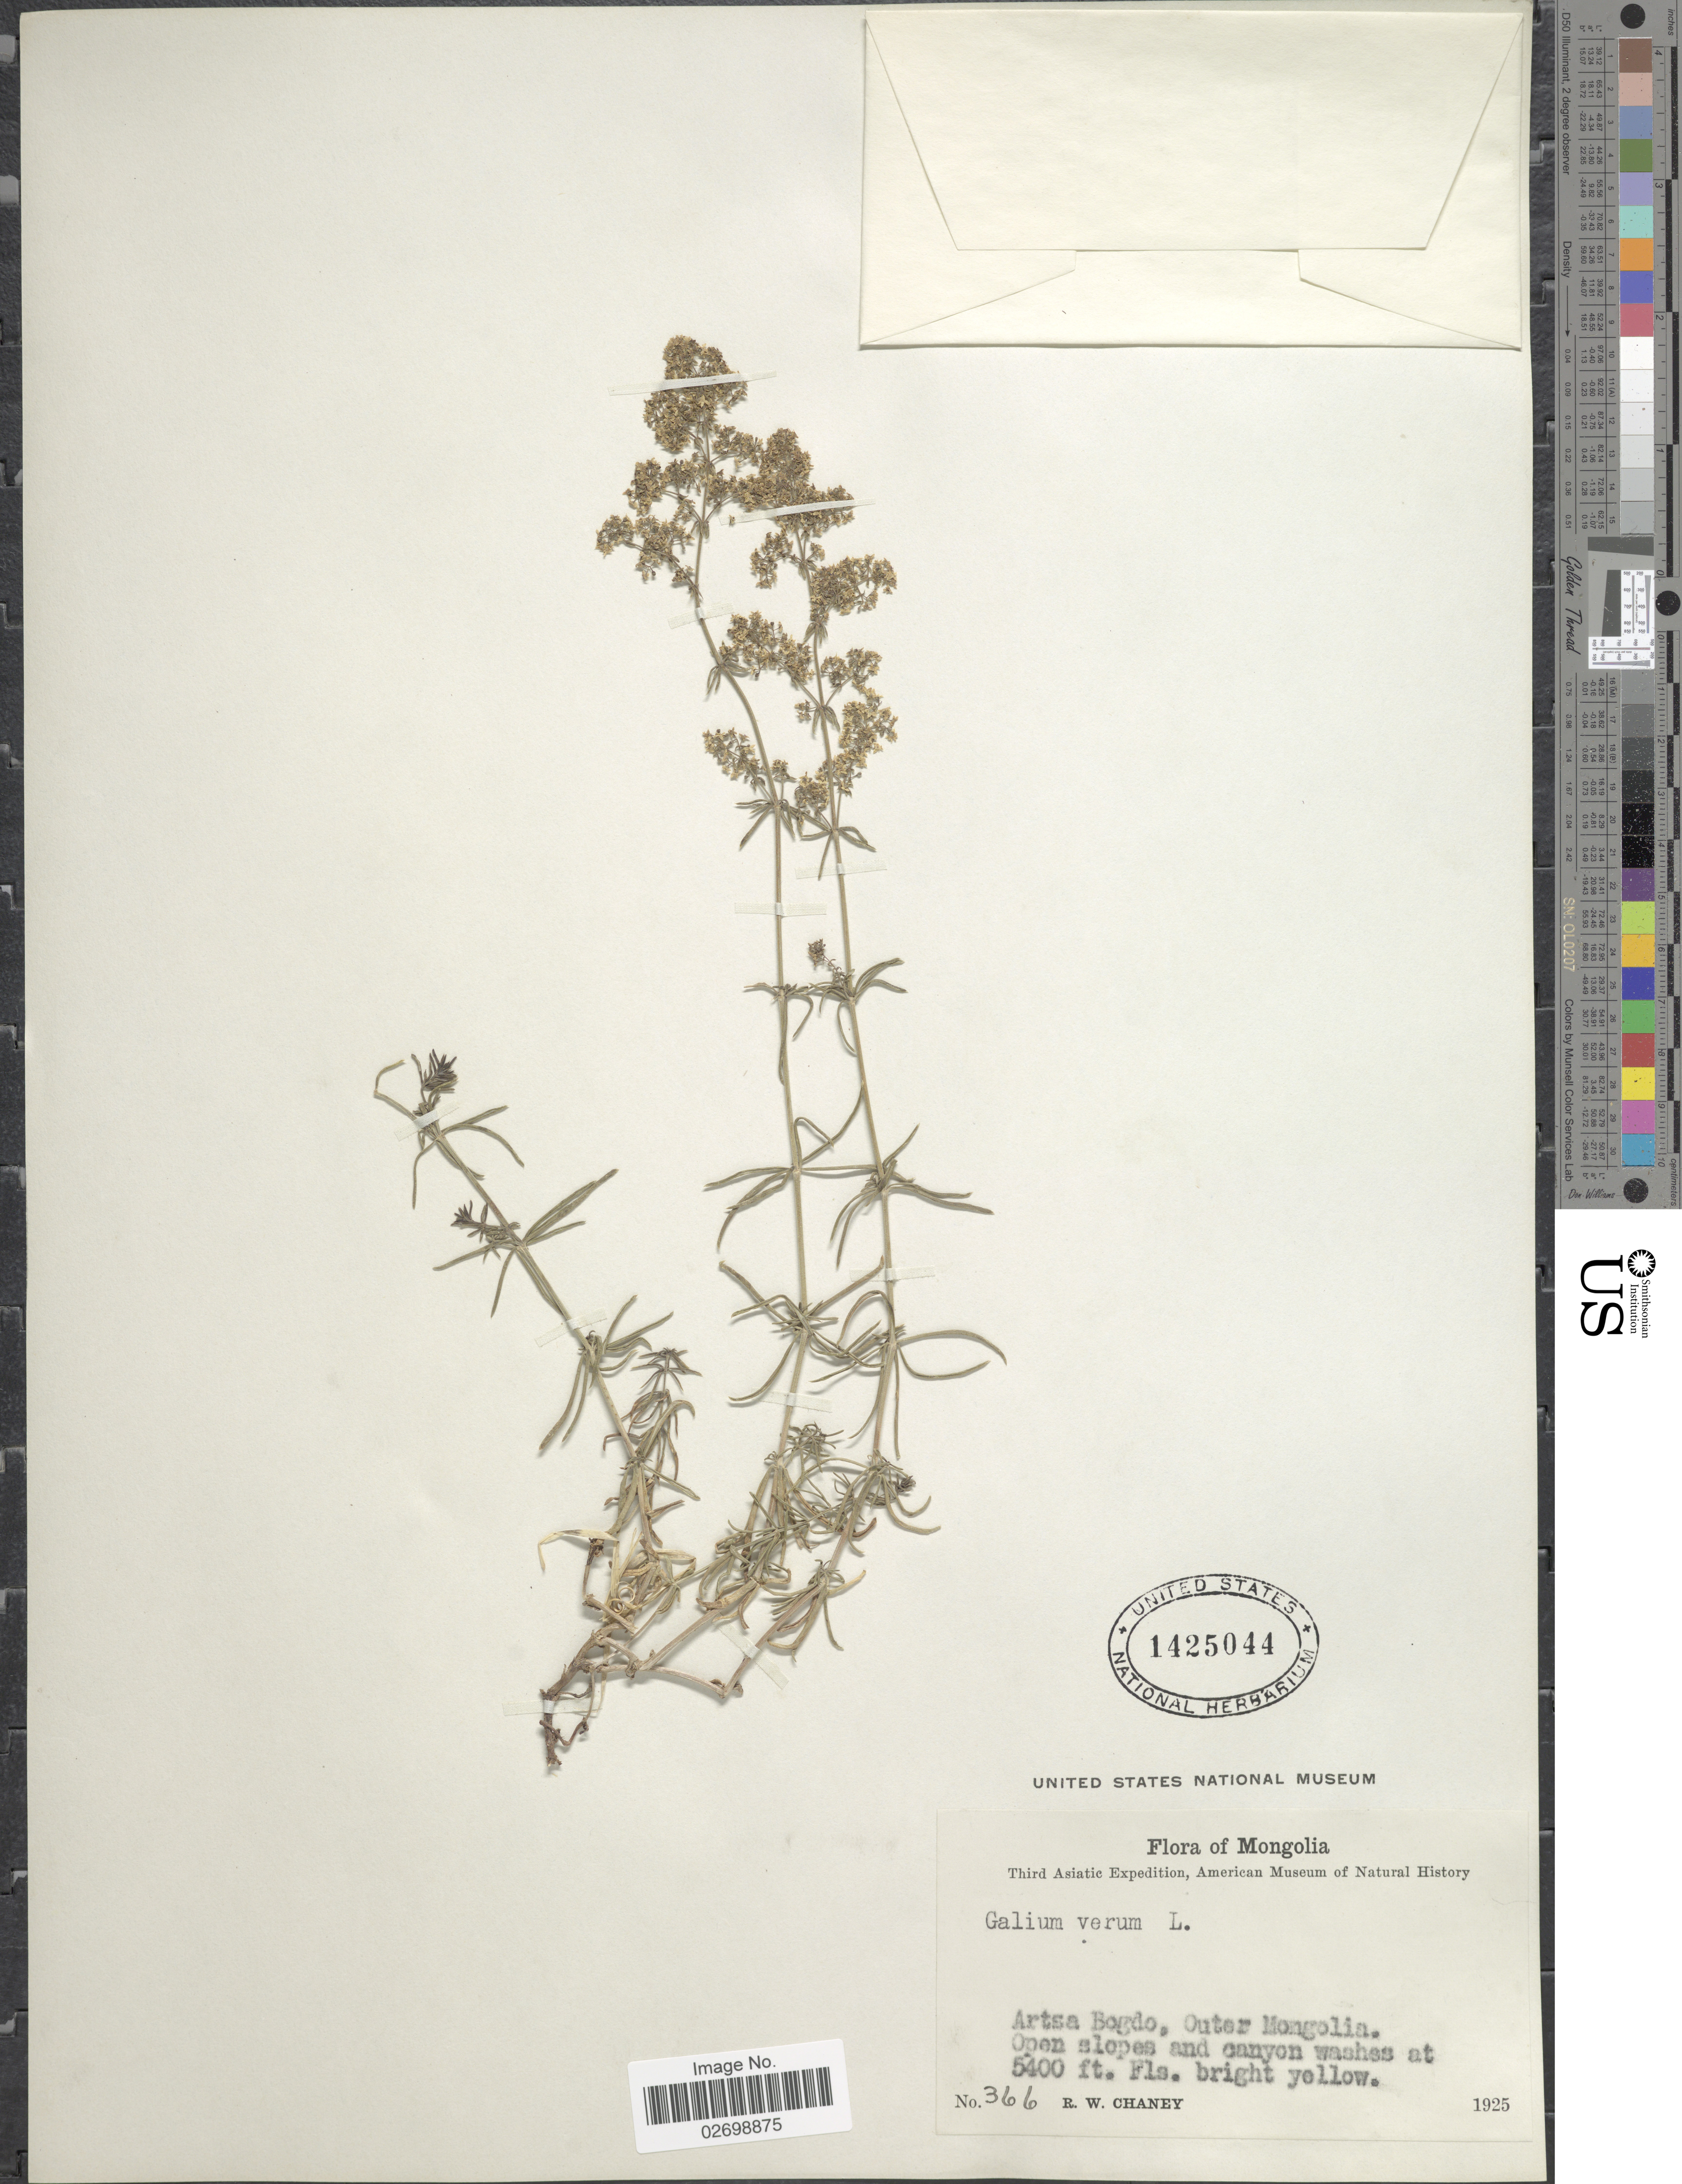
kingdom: Plantae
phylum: Tracheophyta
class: Magnoliopsida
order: Gentianales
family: Rubiaceae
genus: Galium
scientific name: Galium verum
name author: L.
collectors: R. Chaney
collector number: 366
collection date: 1925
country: Mongolia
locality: Artsa Bogdo, Outer Mongolia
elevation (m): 1646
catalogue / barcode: US 1425044